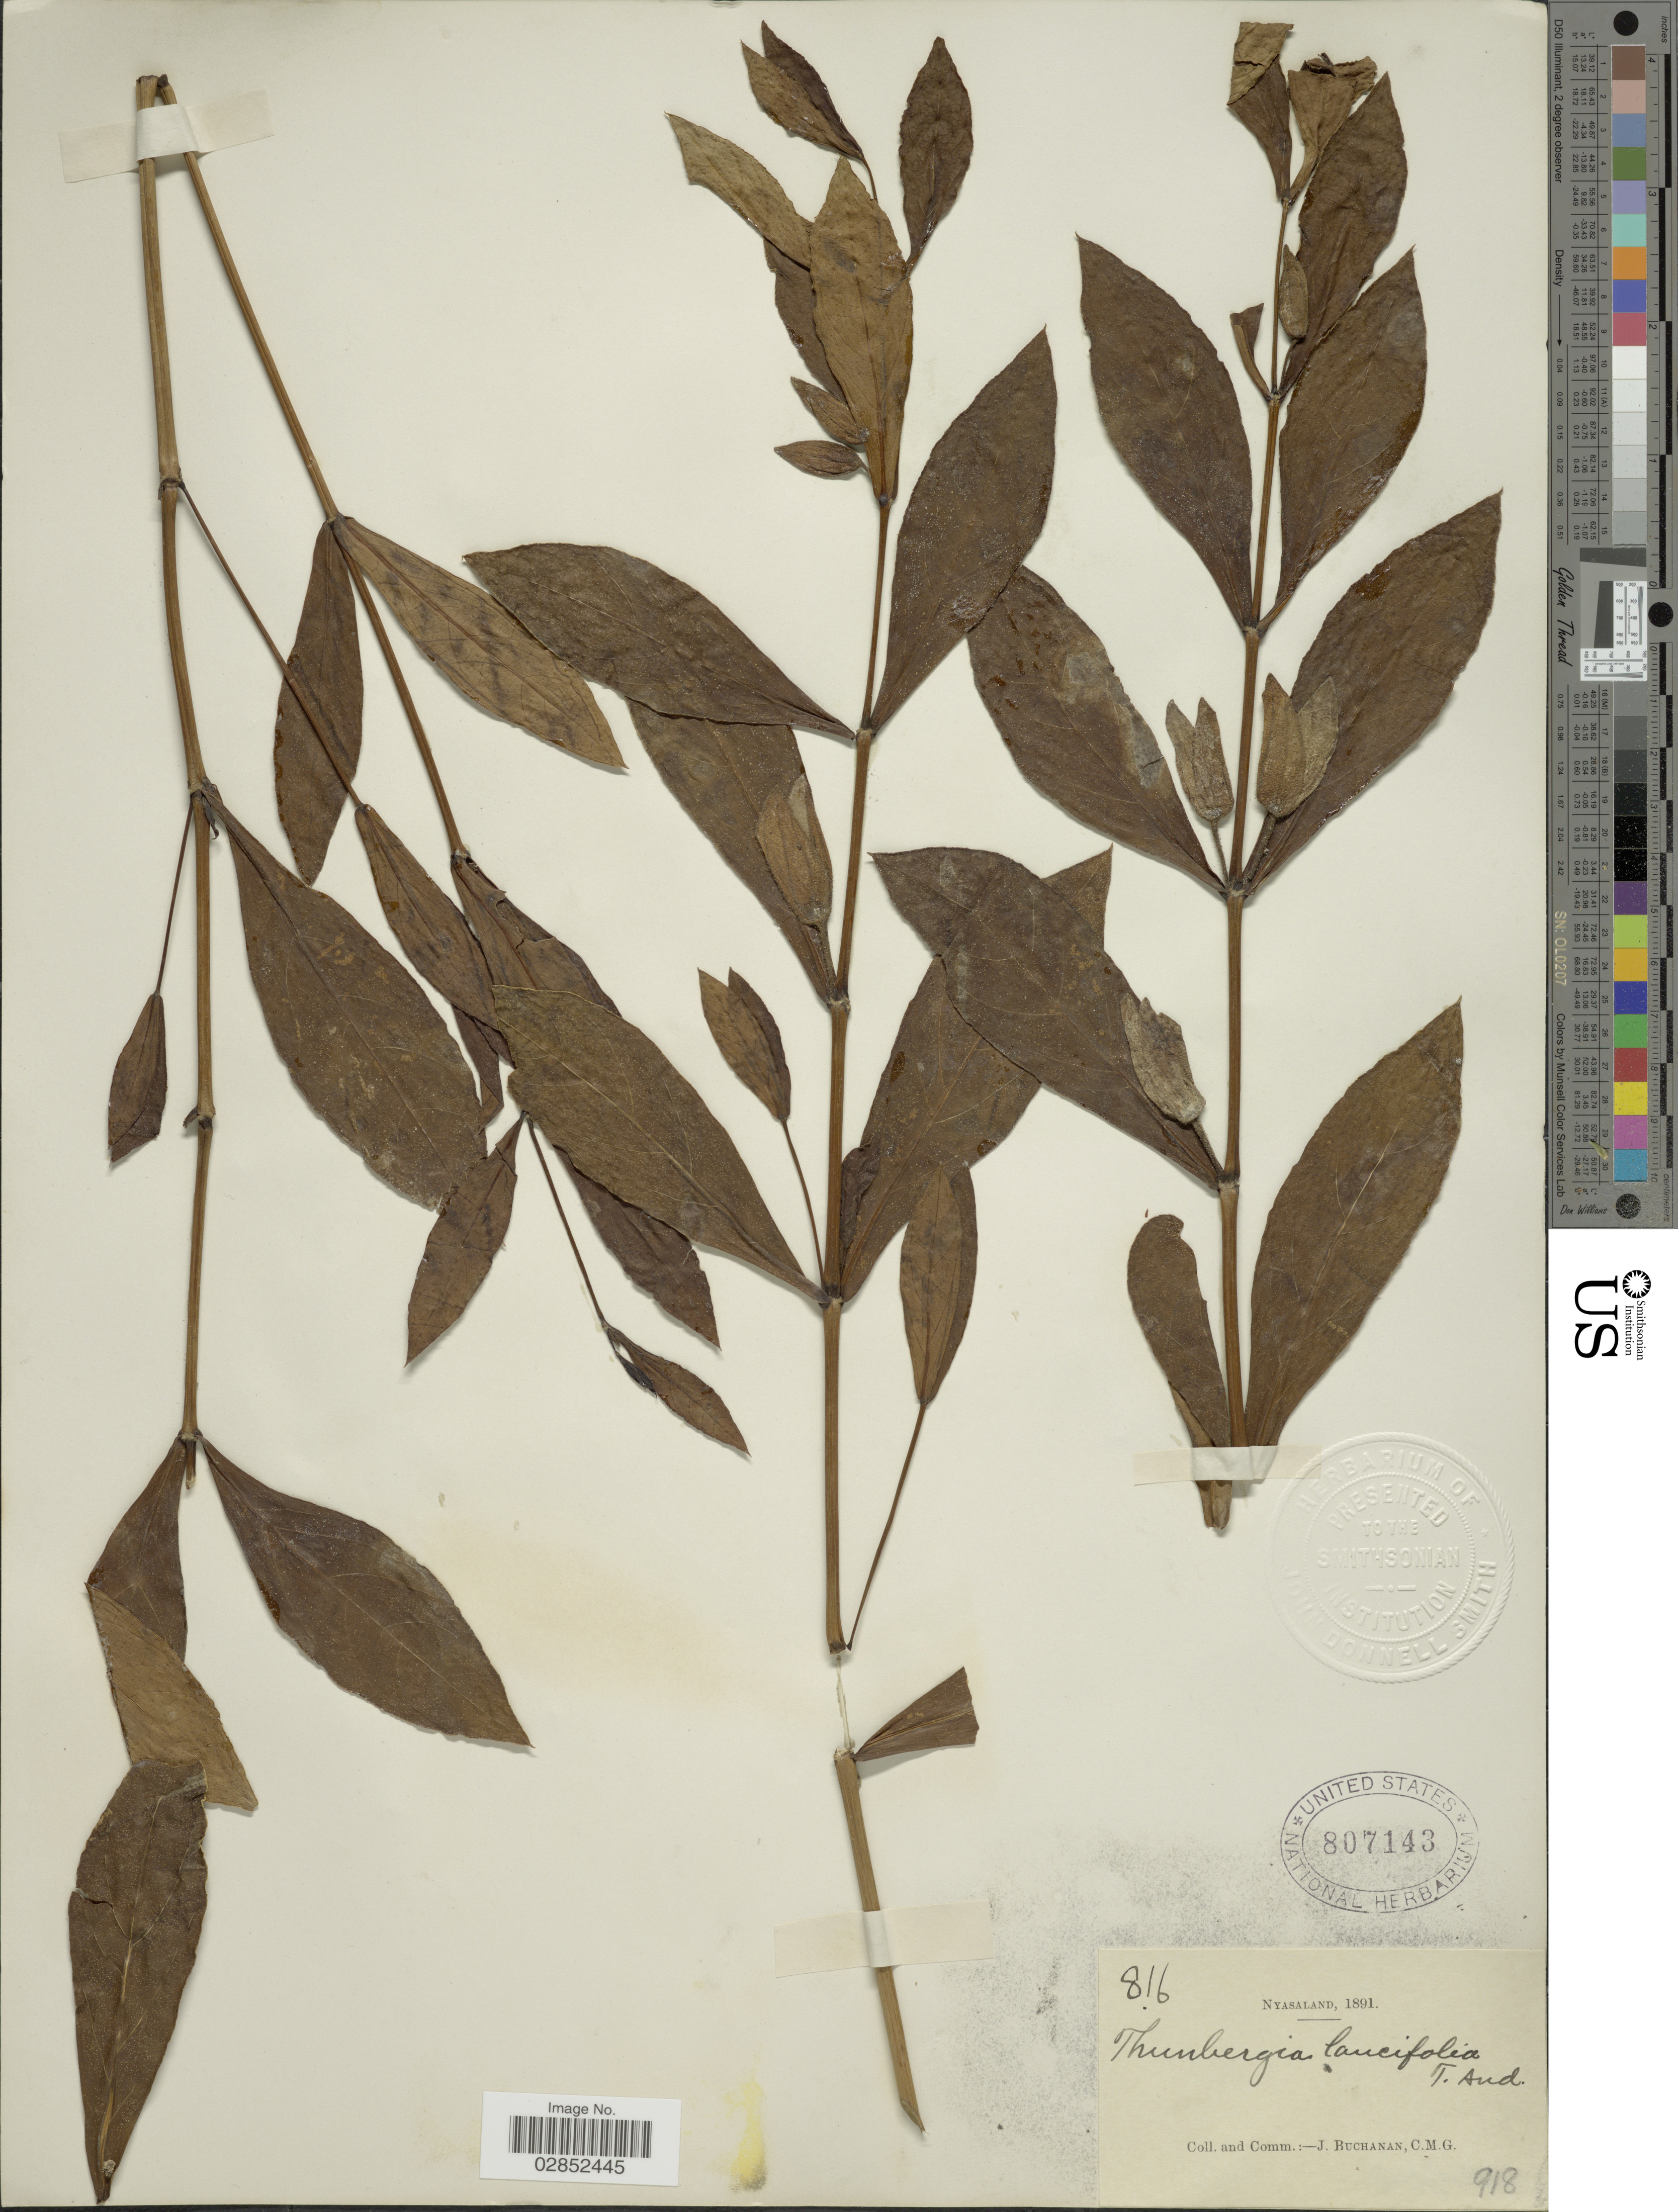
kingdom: Plantae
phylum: Tracheophyta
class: Magnoliopsida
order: Lamiales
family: Acanthaceae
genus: Thunbergia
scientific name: Thunbergia lancifolia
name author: T. Anderson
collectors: J. Buchanan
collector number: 816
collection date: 1891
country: Malawi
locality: Nyasaland.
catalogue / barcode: US 807143